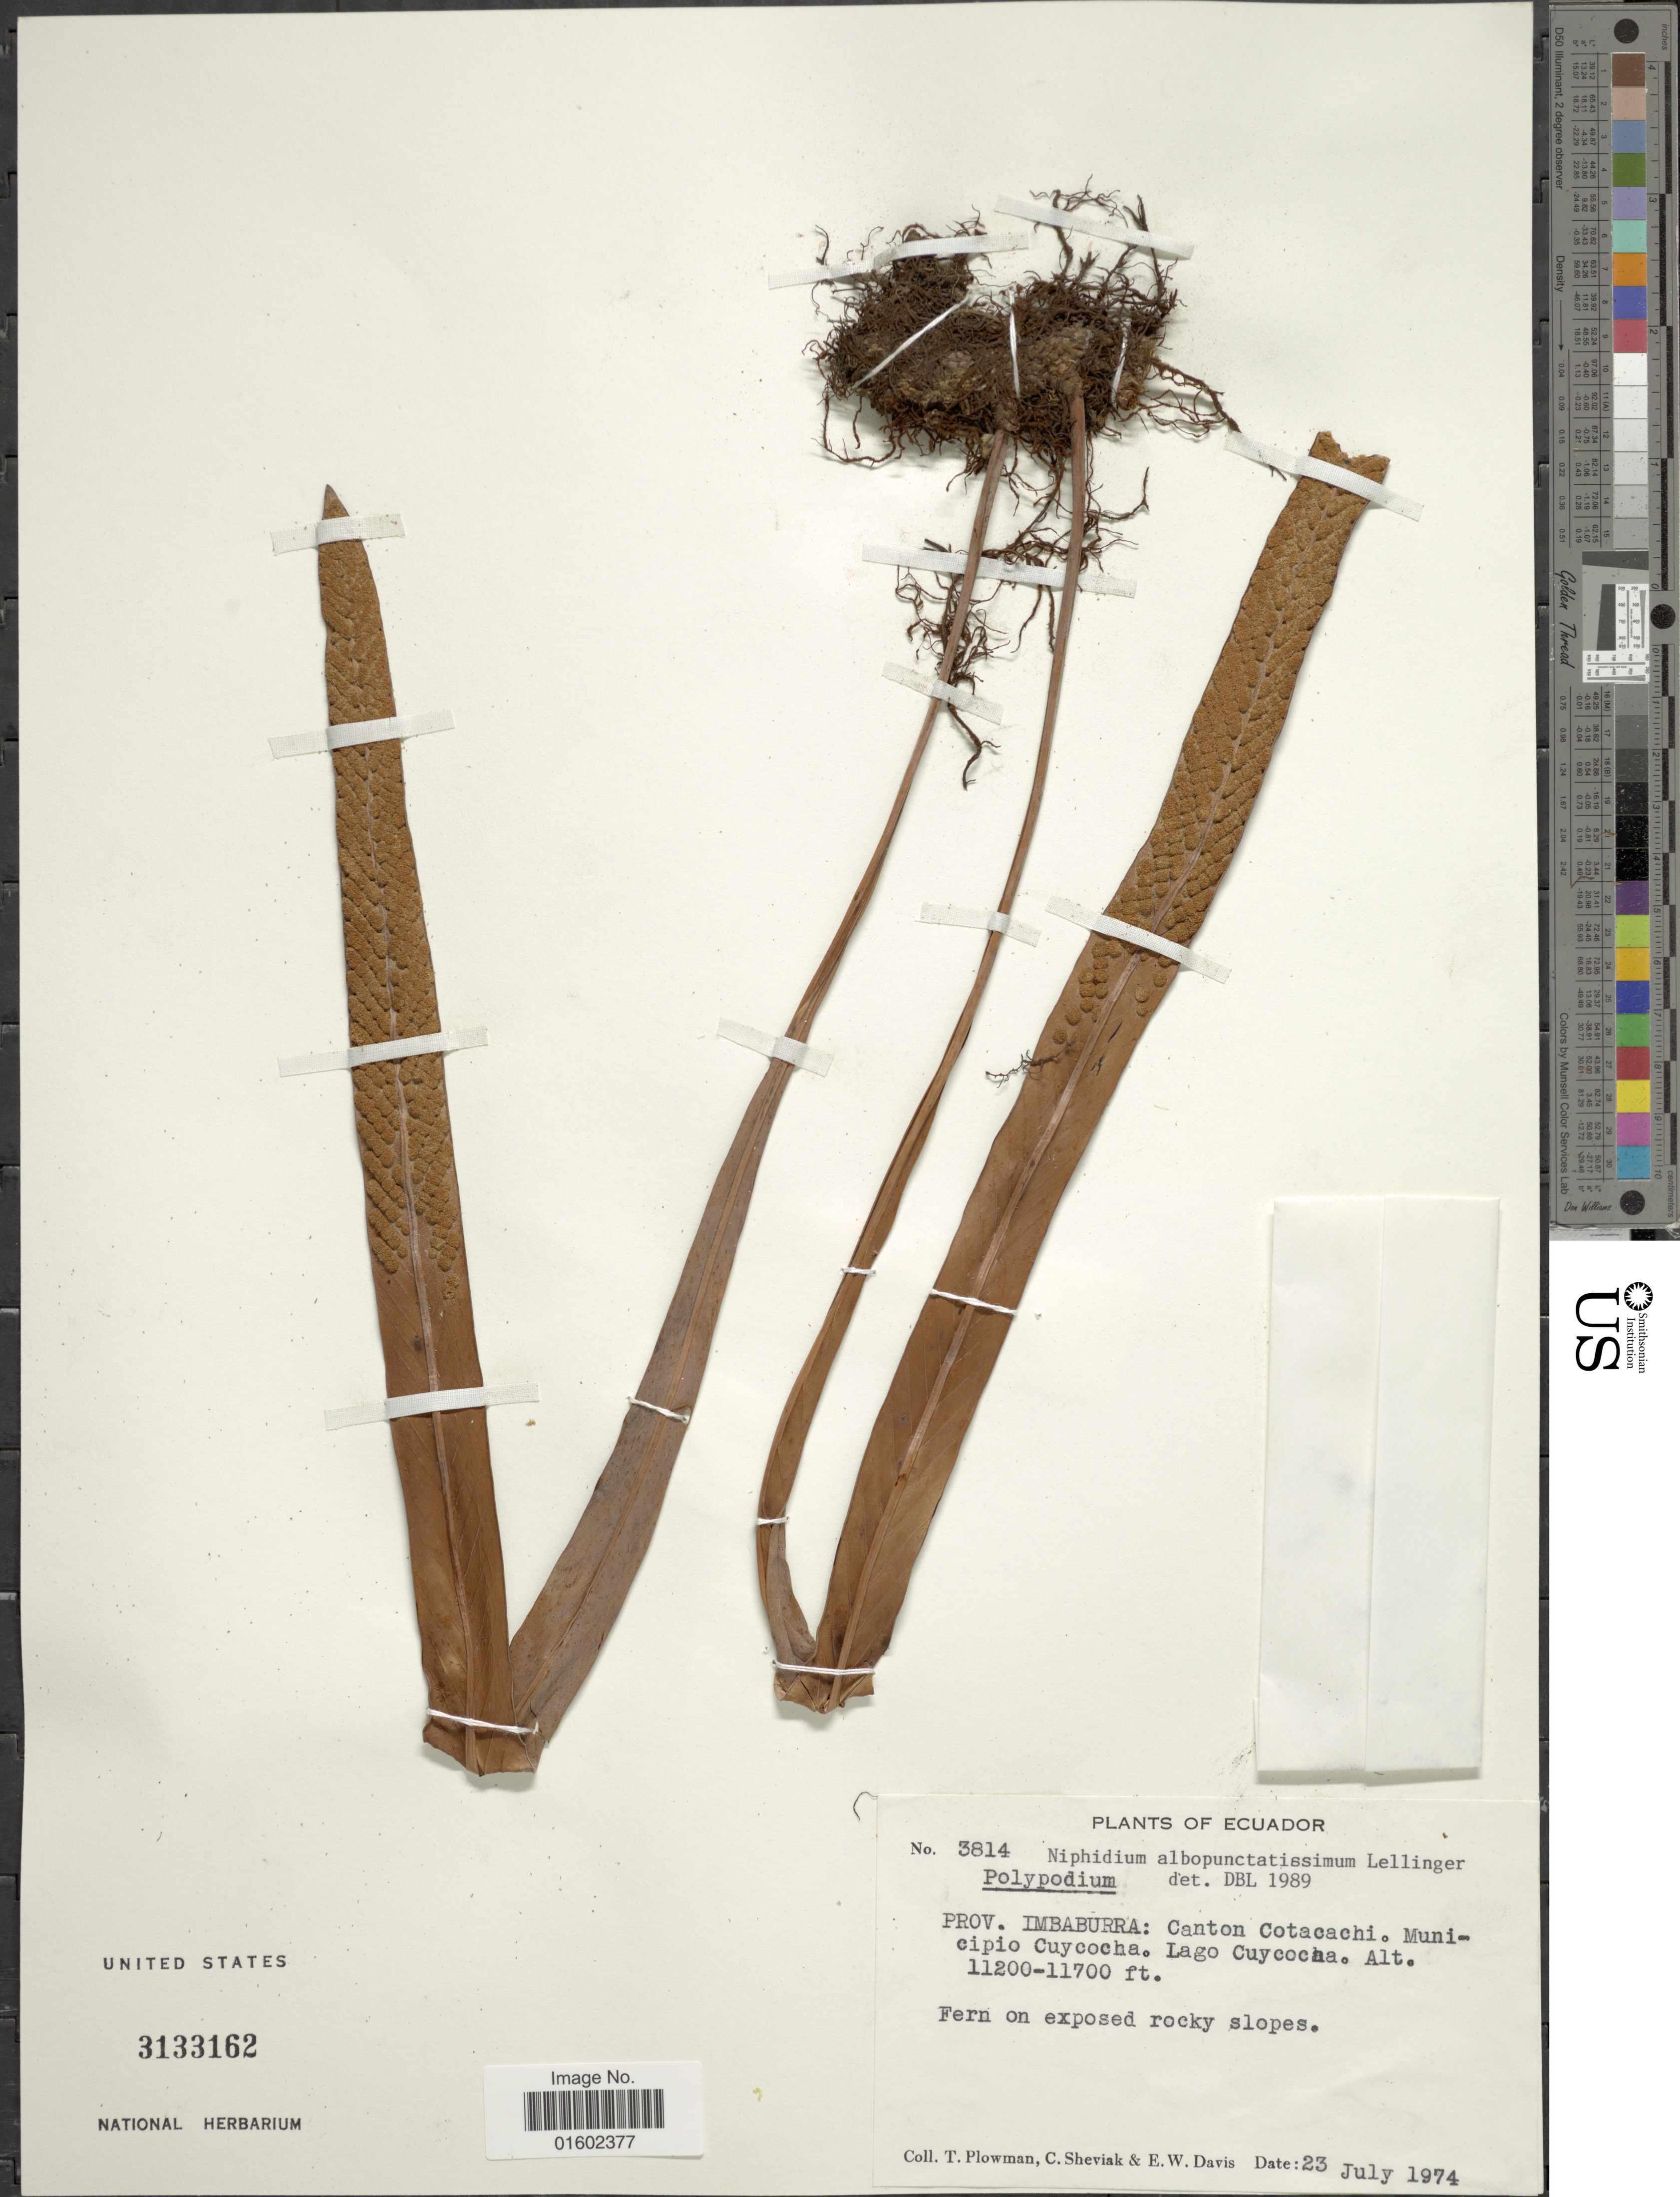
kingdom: Plantae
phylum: Tracheophyta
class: Polypodiopsida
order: Polypodiales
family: Polypodiaceae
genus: Niphidium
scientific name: Niphidium albopunctatissimum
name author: Lellinger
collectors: T. Plowman, C. J. Sheviak & E. W. Davis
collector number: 3814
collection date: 1974-07-23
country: Ecuador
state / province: Imbabura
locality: Canton Cotcachi, Municipio Cuycocha, Lago Cuycocha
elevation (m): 3414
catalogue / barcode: US 3133162